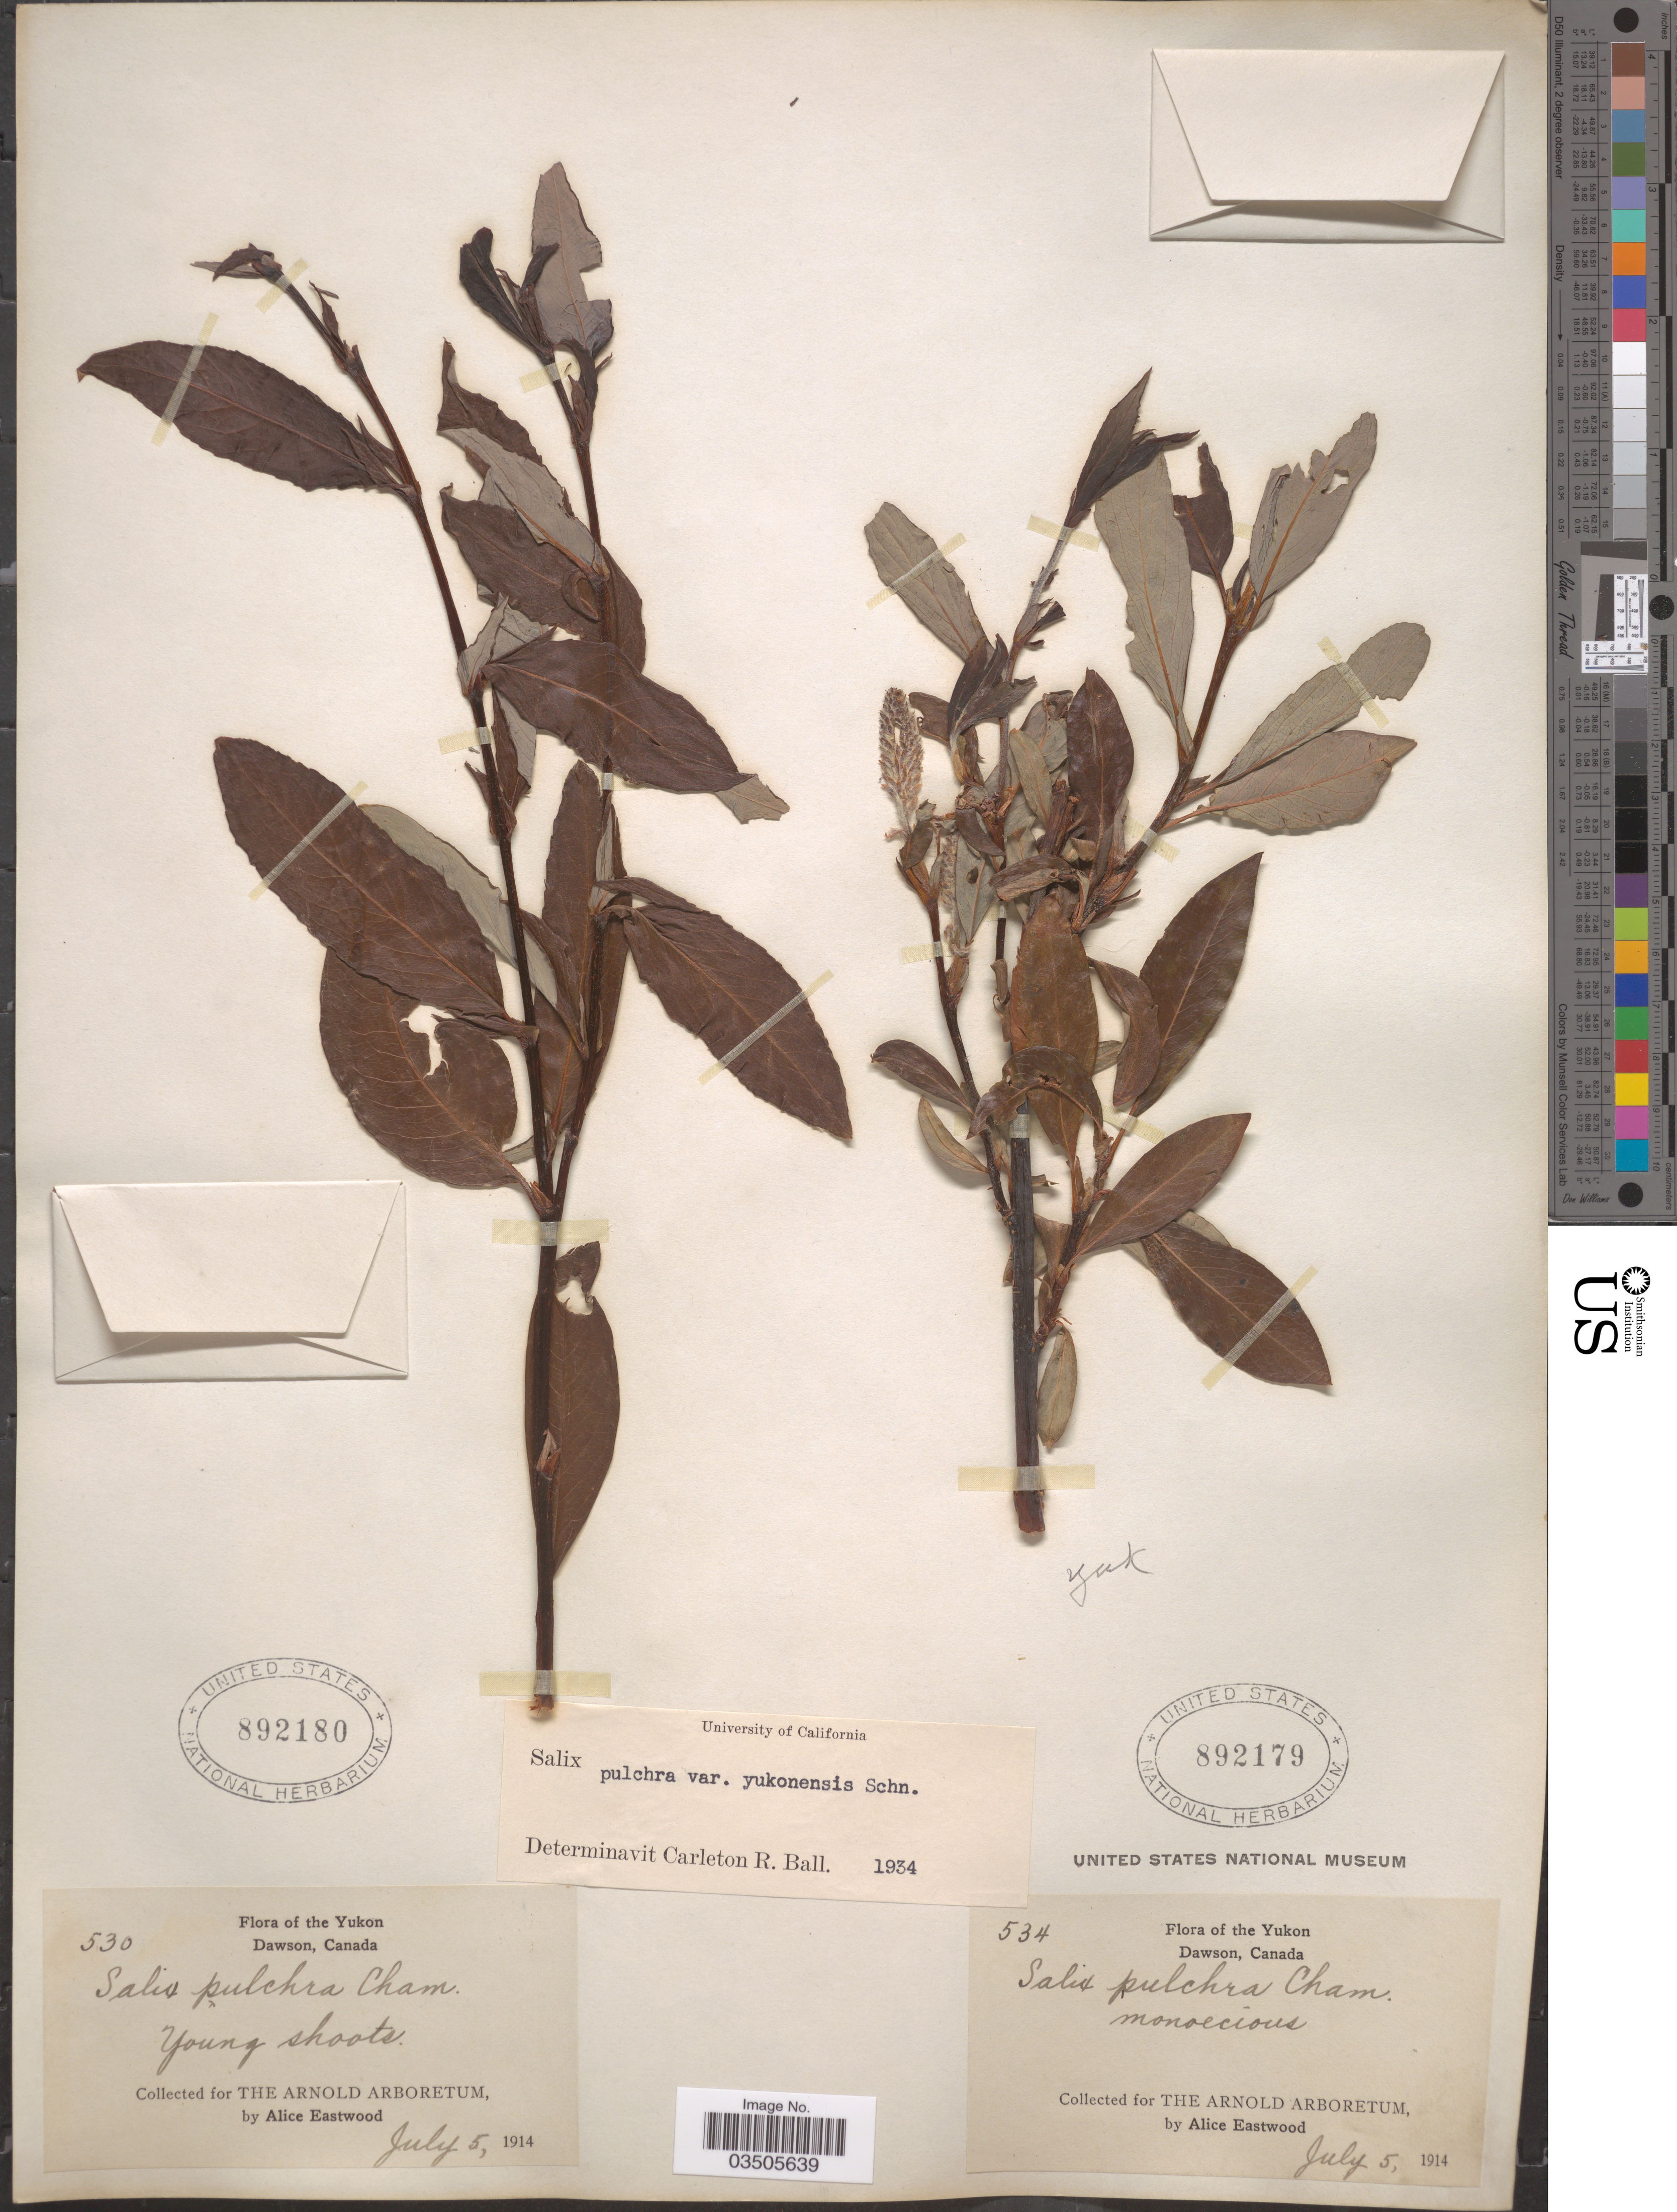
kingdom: Plantae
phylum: Tracheophyta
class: Magnoliopsida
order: Malpighiales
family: Salicaceae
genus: Salix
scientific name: Salix pulchra var. yukonensis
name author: C.K. Schneid.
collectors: A. Eastwood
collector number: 534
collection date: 1914-07-05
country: Canada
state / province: Yukon Territory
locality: Yukon. Dawson.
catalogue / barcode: US 892179-2